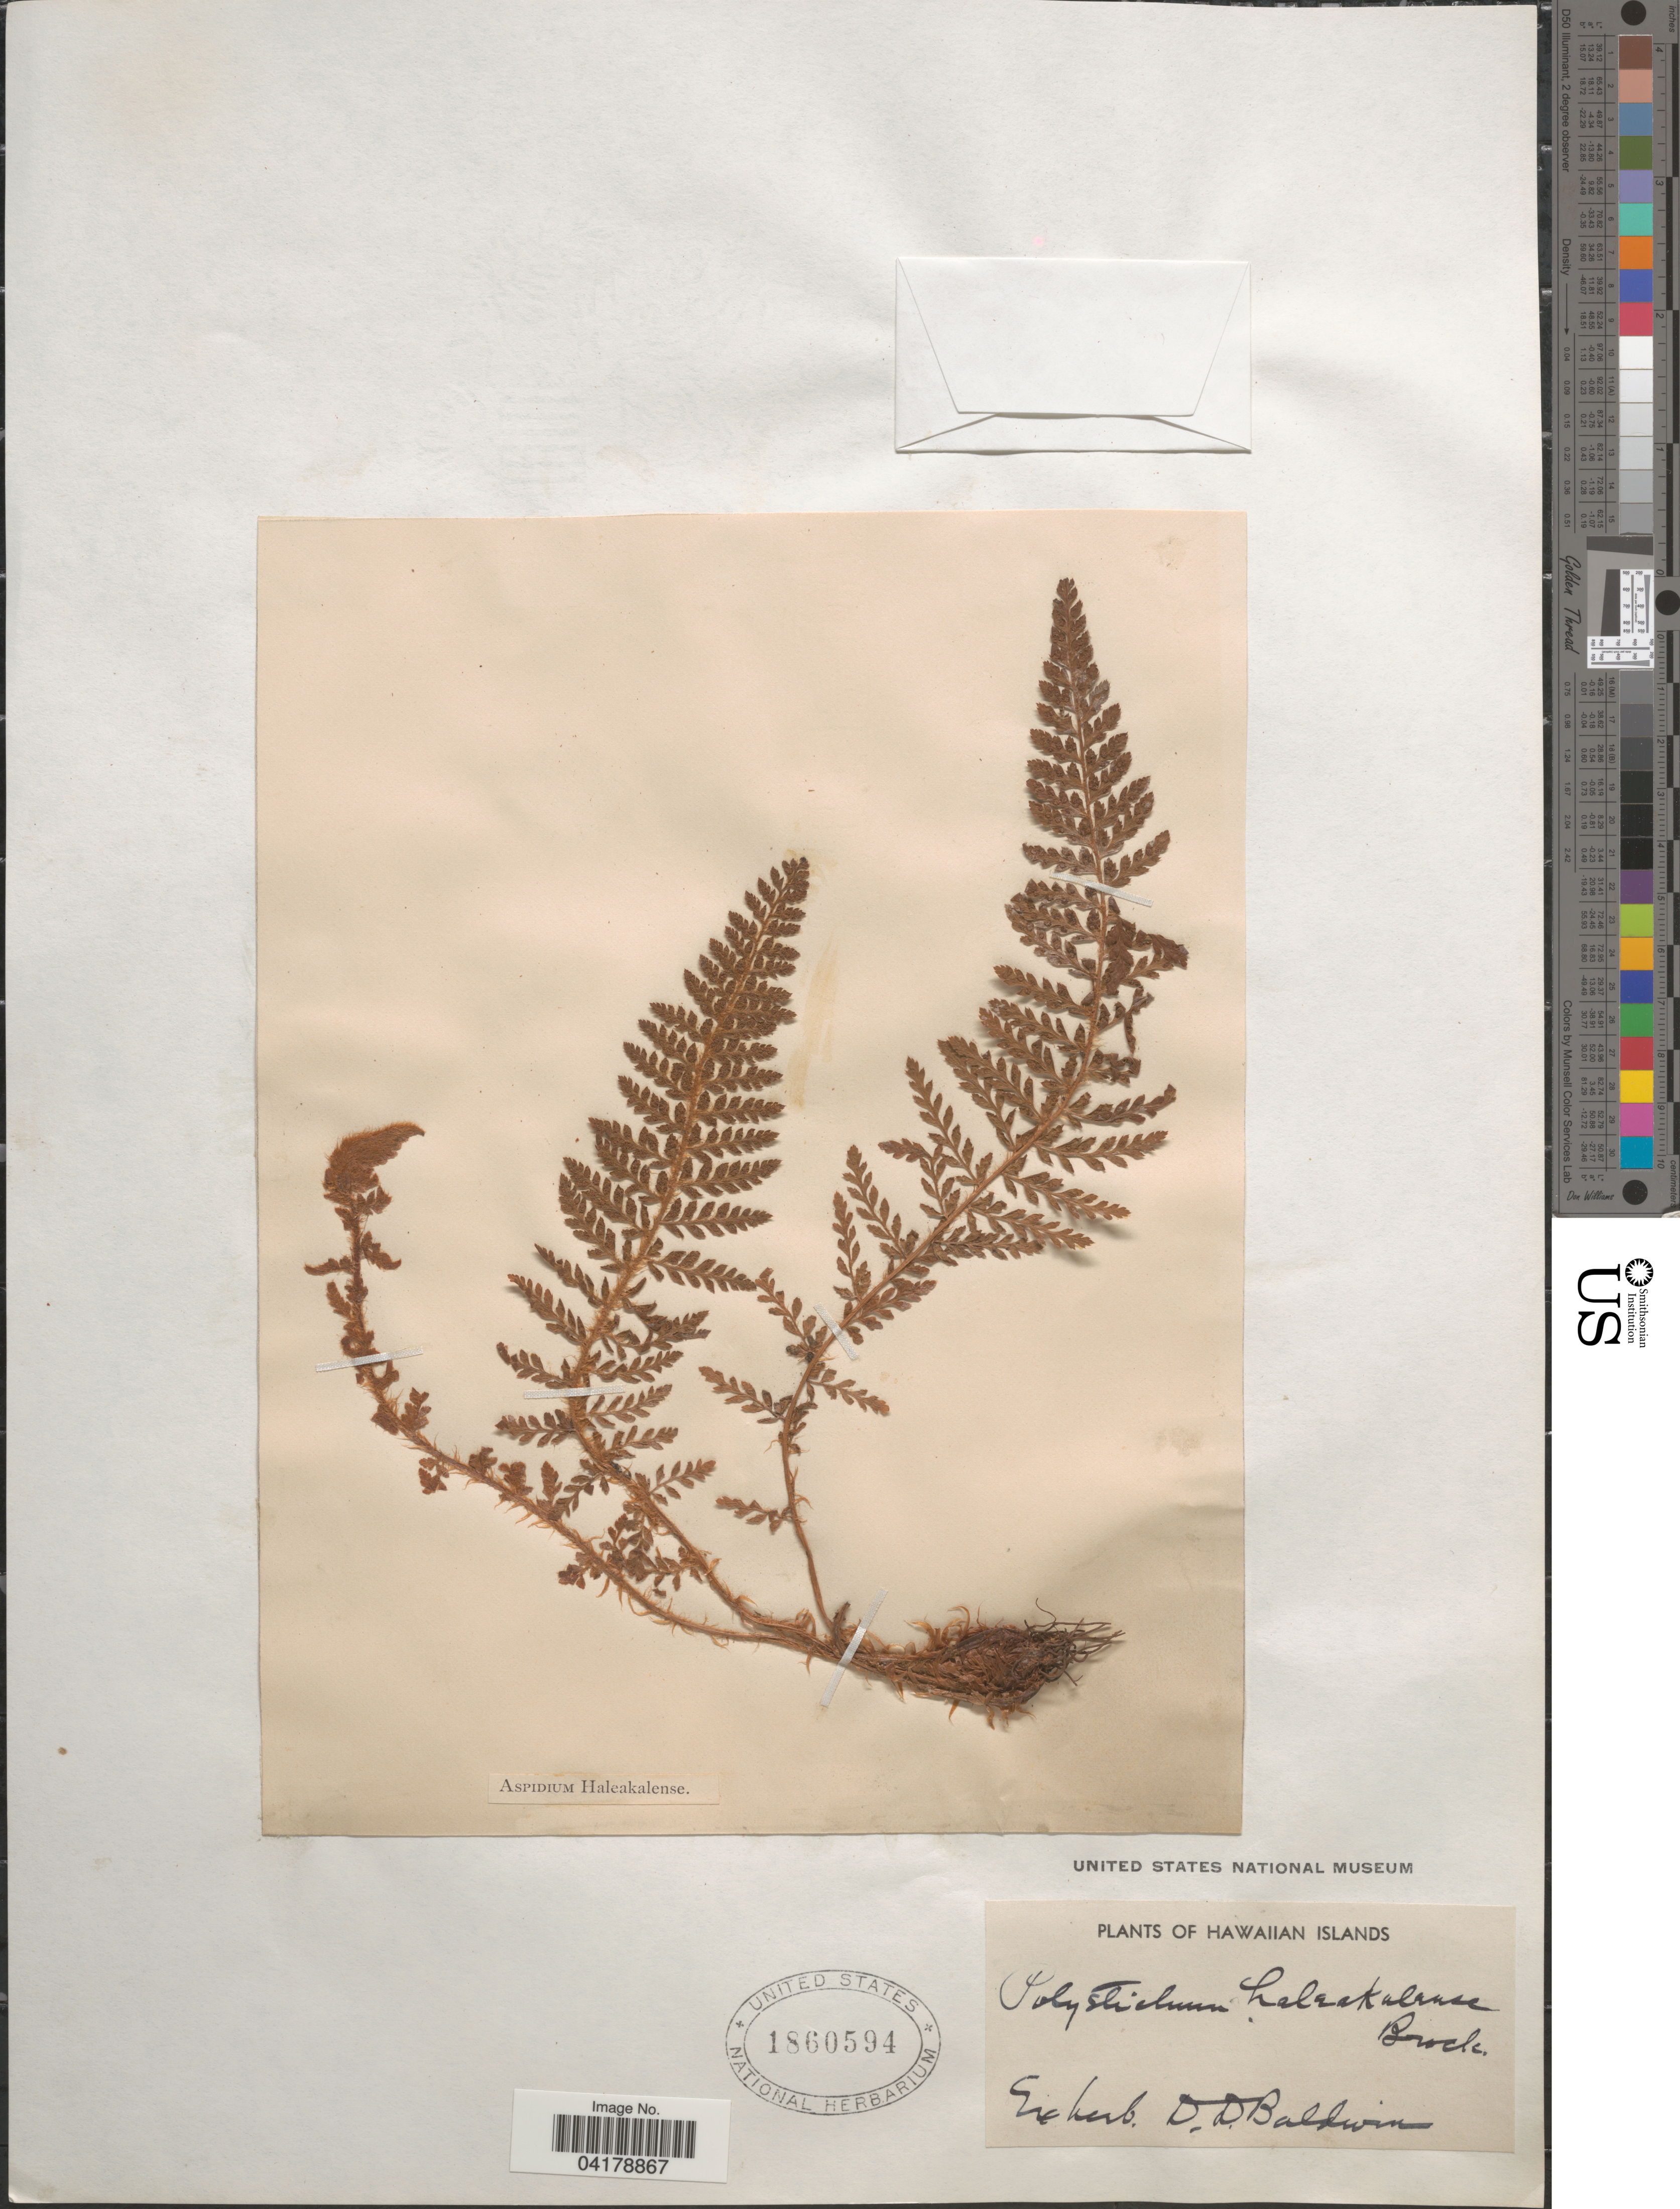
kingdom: Plantae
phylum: Tracheophyta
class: Polypodiopsida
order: Polypodiales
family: Dryopteridaceae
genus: Polystichum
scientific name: Polystichum haleakalense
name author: Brack. in Wilkes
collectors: ex herb. D. D. Baldwin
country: United States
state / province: Hawaii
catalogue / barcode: US 1860594